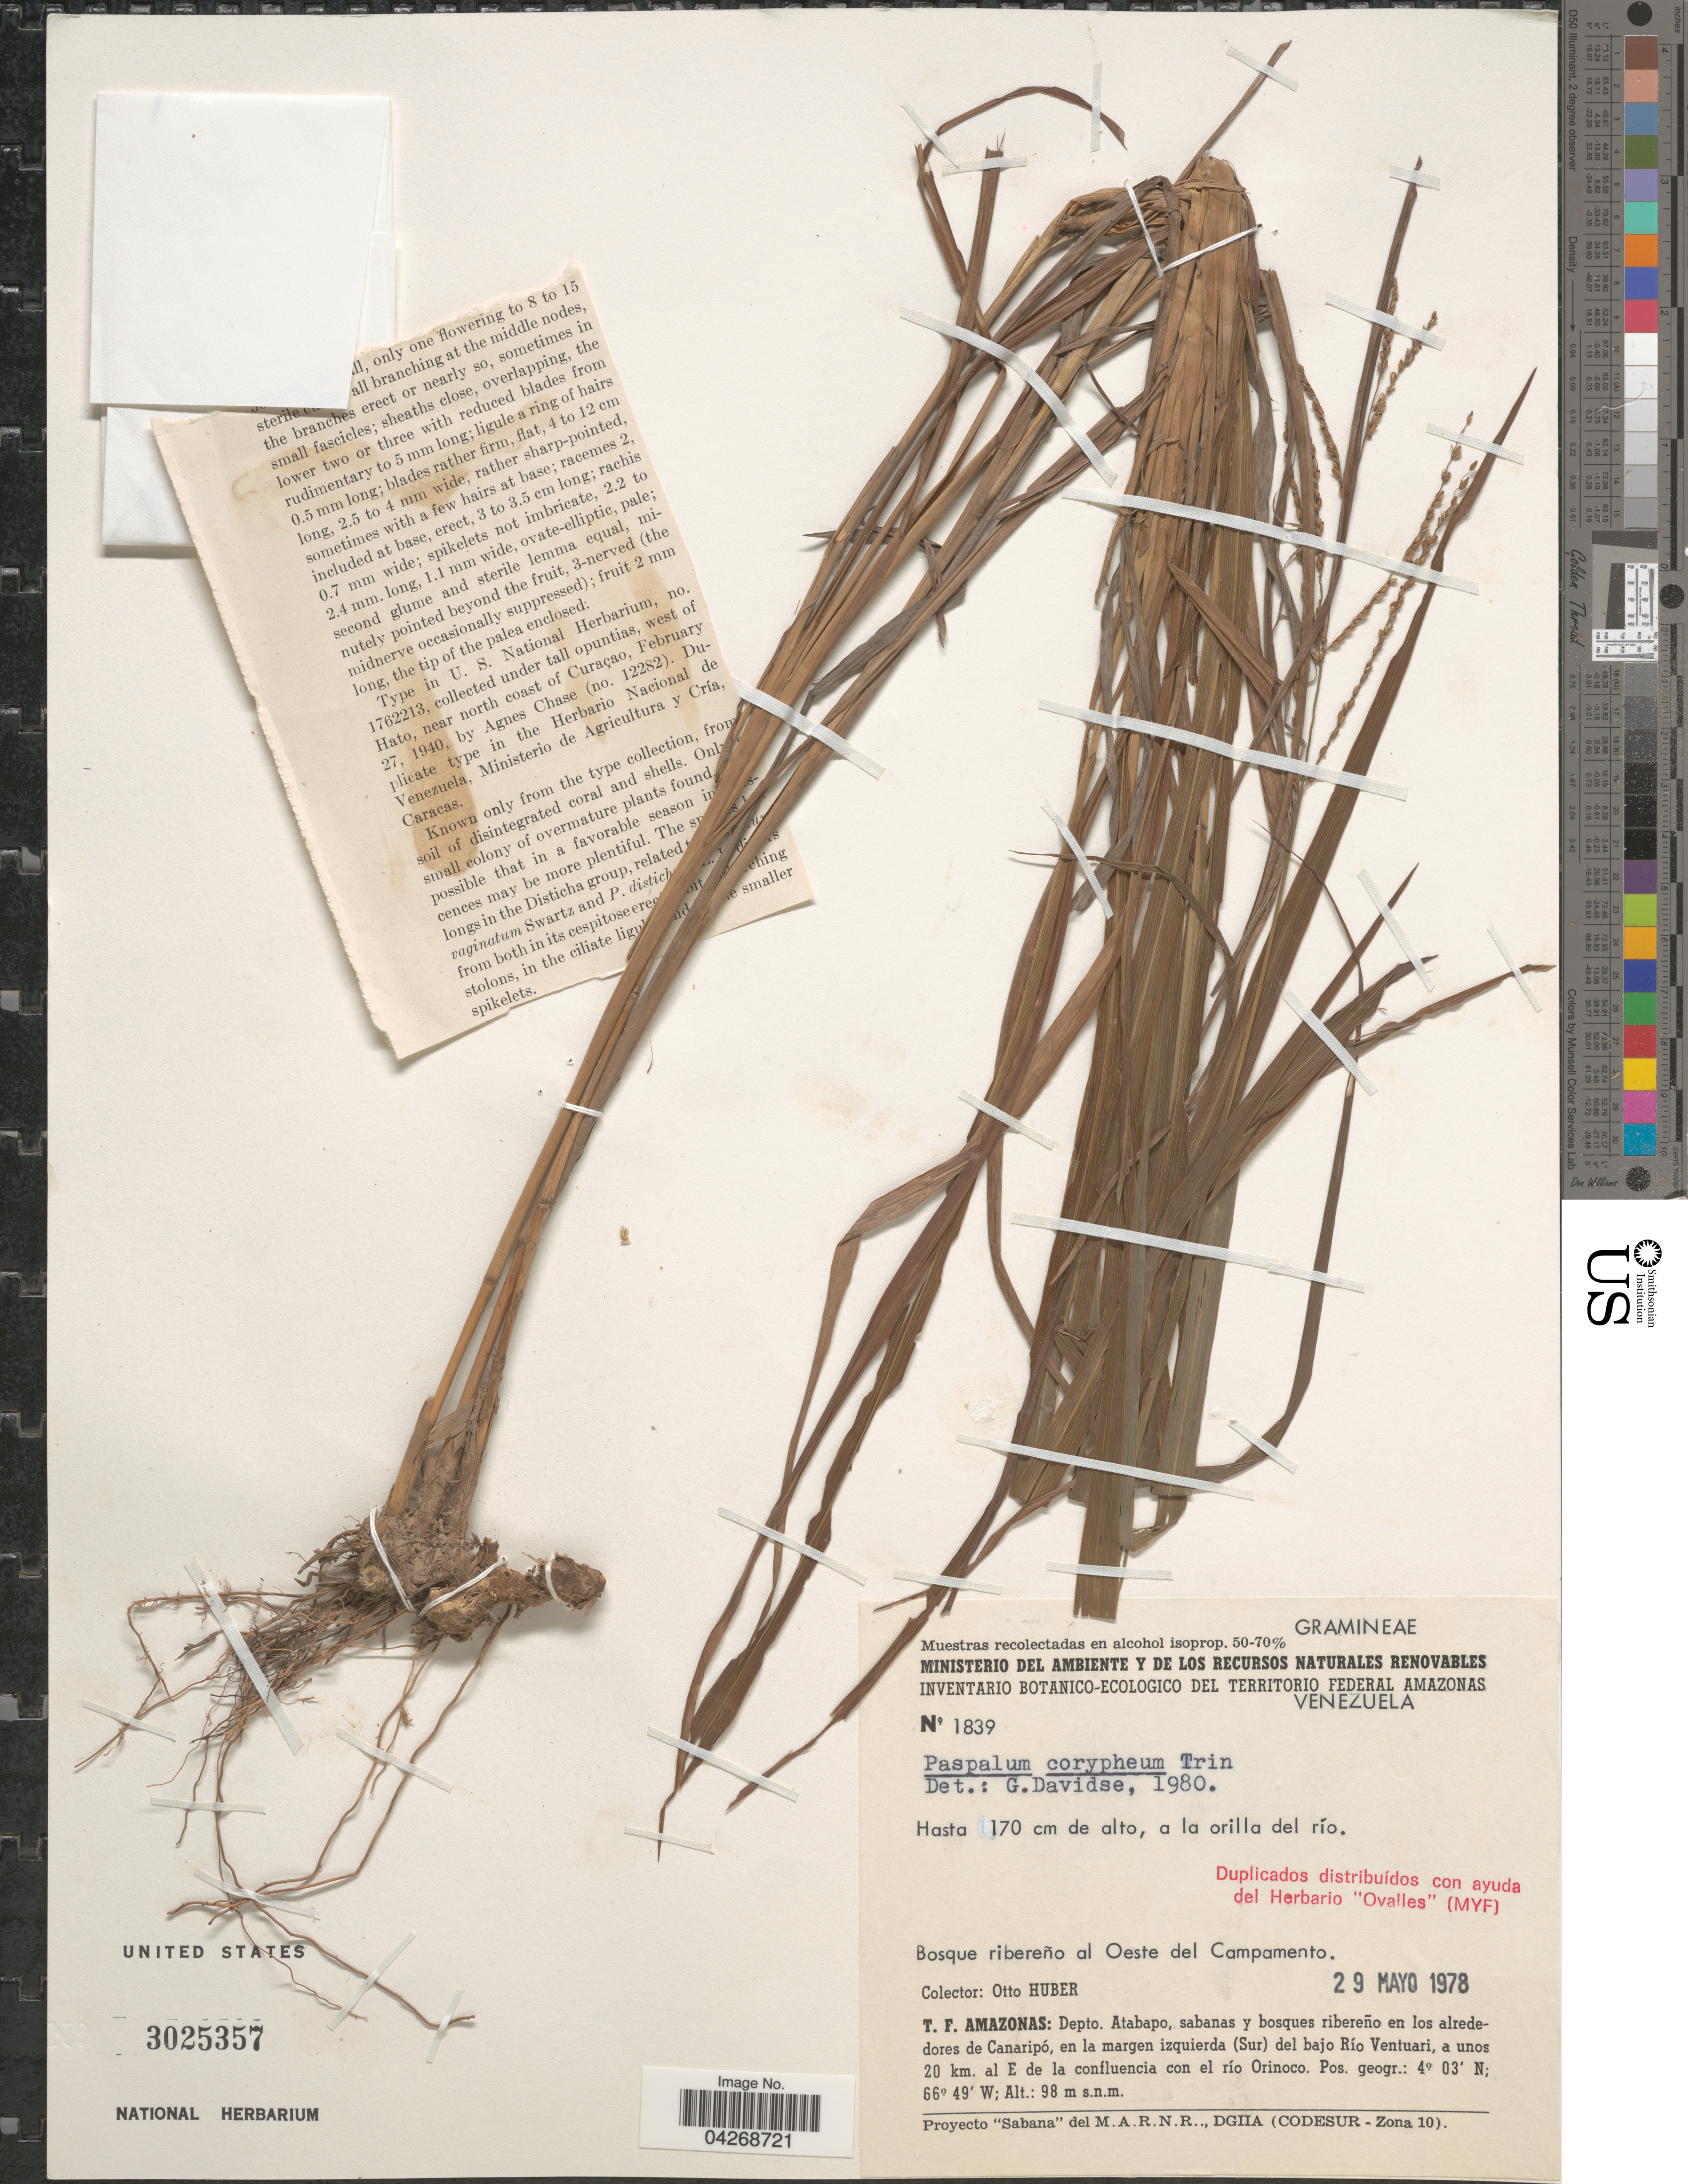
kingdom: Plantae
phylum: Tracheophyta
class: Liliopsida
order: Poales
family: Poaceae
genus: Paspalum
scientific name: Paspalum coryphaeum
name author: Trin.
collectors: O. Huber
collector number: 1839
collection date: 1978-05-29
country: Venezuela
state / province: Amazonas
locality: Bosque ribereño al oeste del Campamento. T. F. Amazonas: Depto. Atabapo, sabanas y bosques ribereño en los alrededores de Canaripó, en la margen izquierda (Sur) del bajo Río Ventuari, a unos 20 km. al E de la confluencia con el río Orinoco.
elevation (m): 98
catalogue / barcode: US 3025357